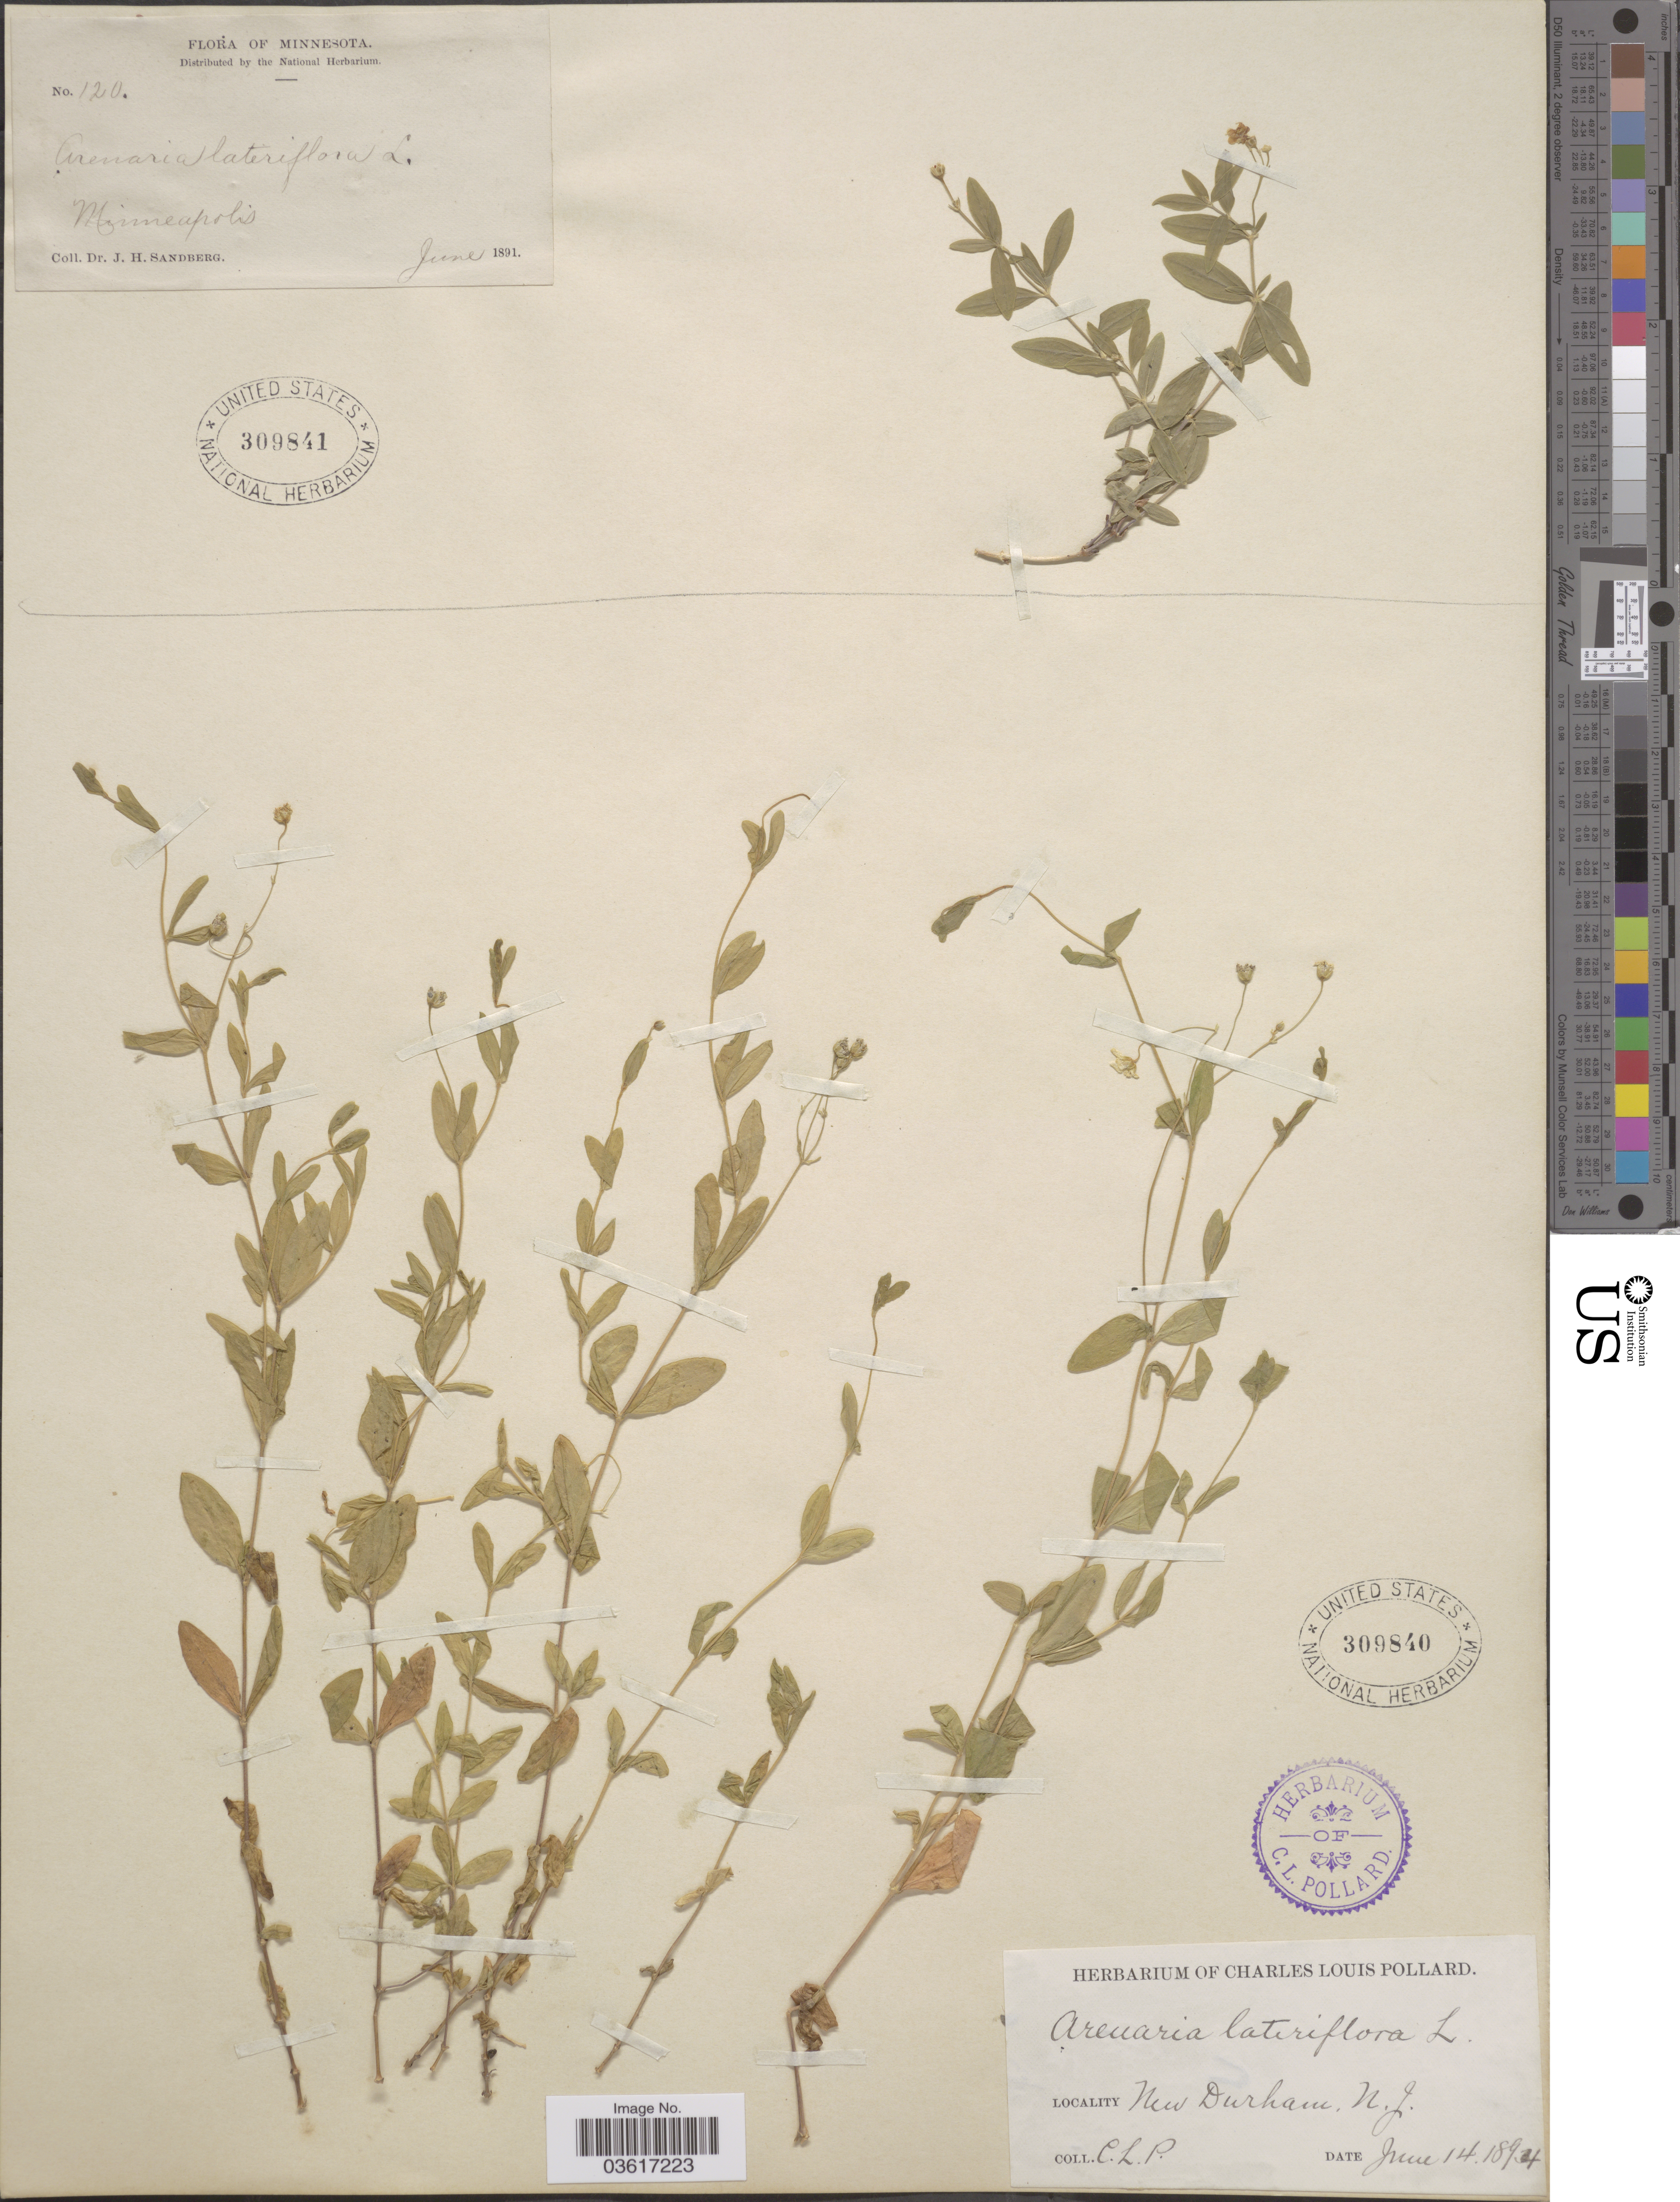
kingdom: Plantae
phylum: Tracheophyta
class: Magnoliopsida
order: Caryophyllales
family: Caryophyllaceae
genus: Moehringia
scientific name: Moehringia lateriflora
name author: (L.) Fenzl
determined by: Strong, Mark T., (BOT), Smithsonian Institution - National Museum of Natural History (UNITED STATES)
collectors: J. H. Sandberg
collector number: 120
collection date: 1891-06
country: United States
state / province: Minnesota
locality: Minneapolis.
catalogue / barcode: US 309841